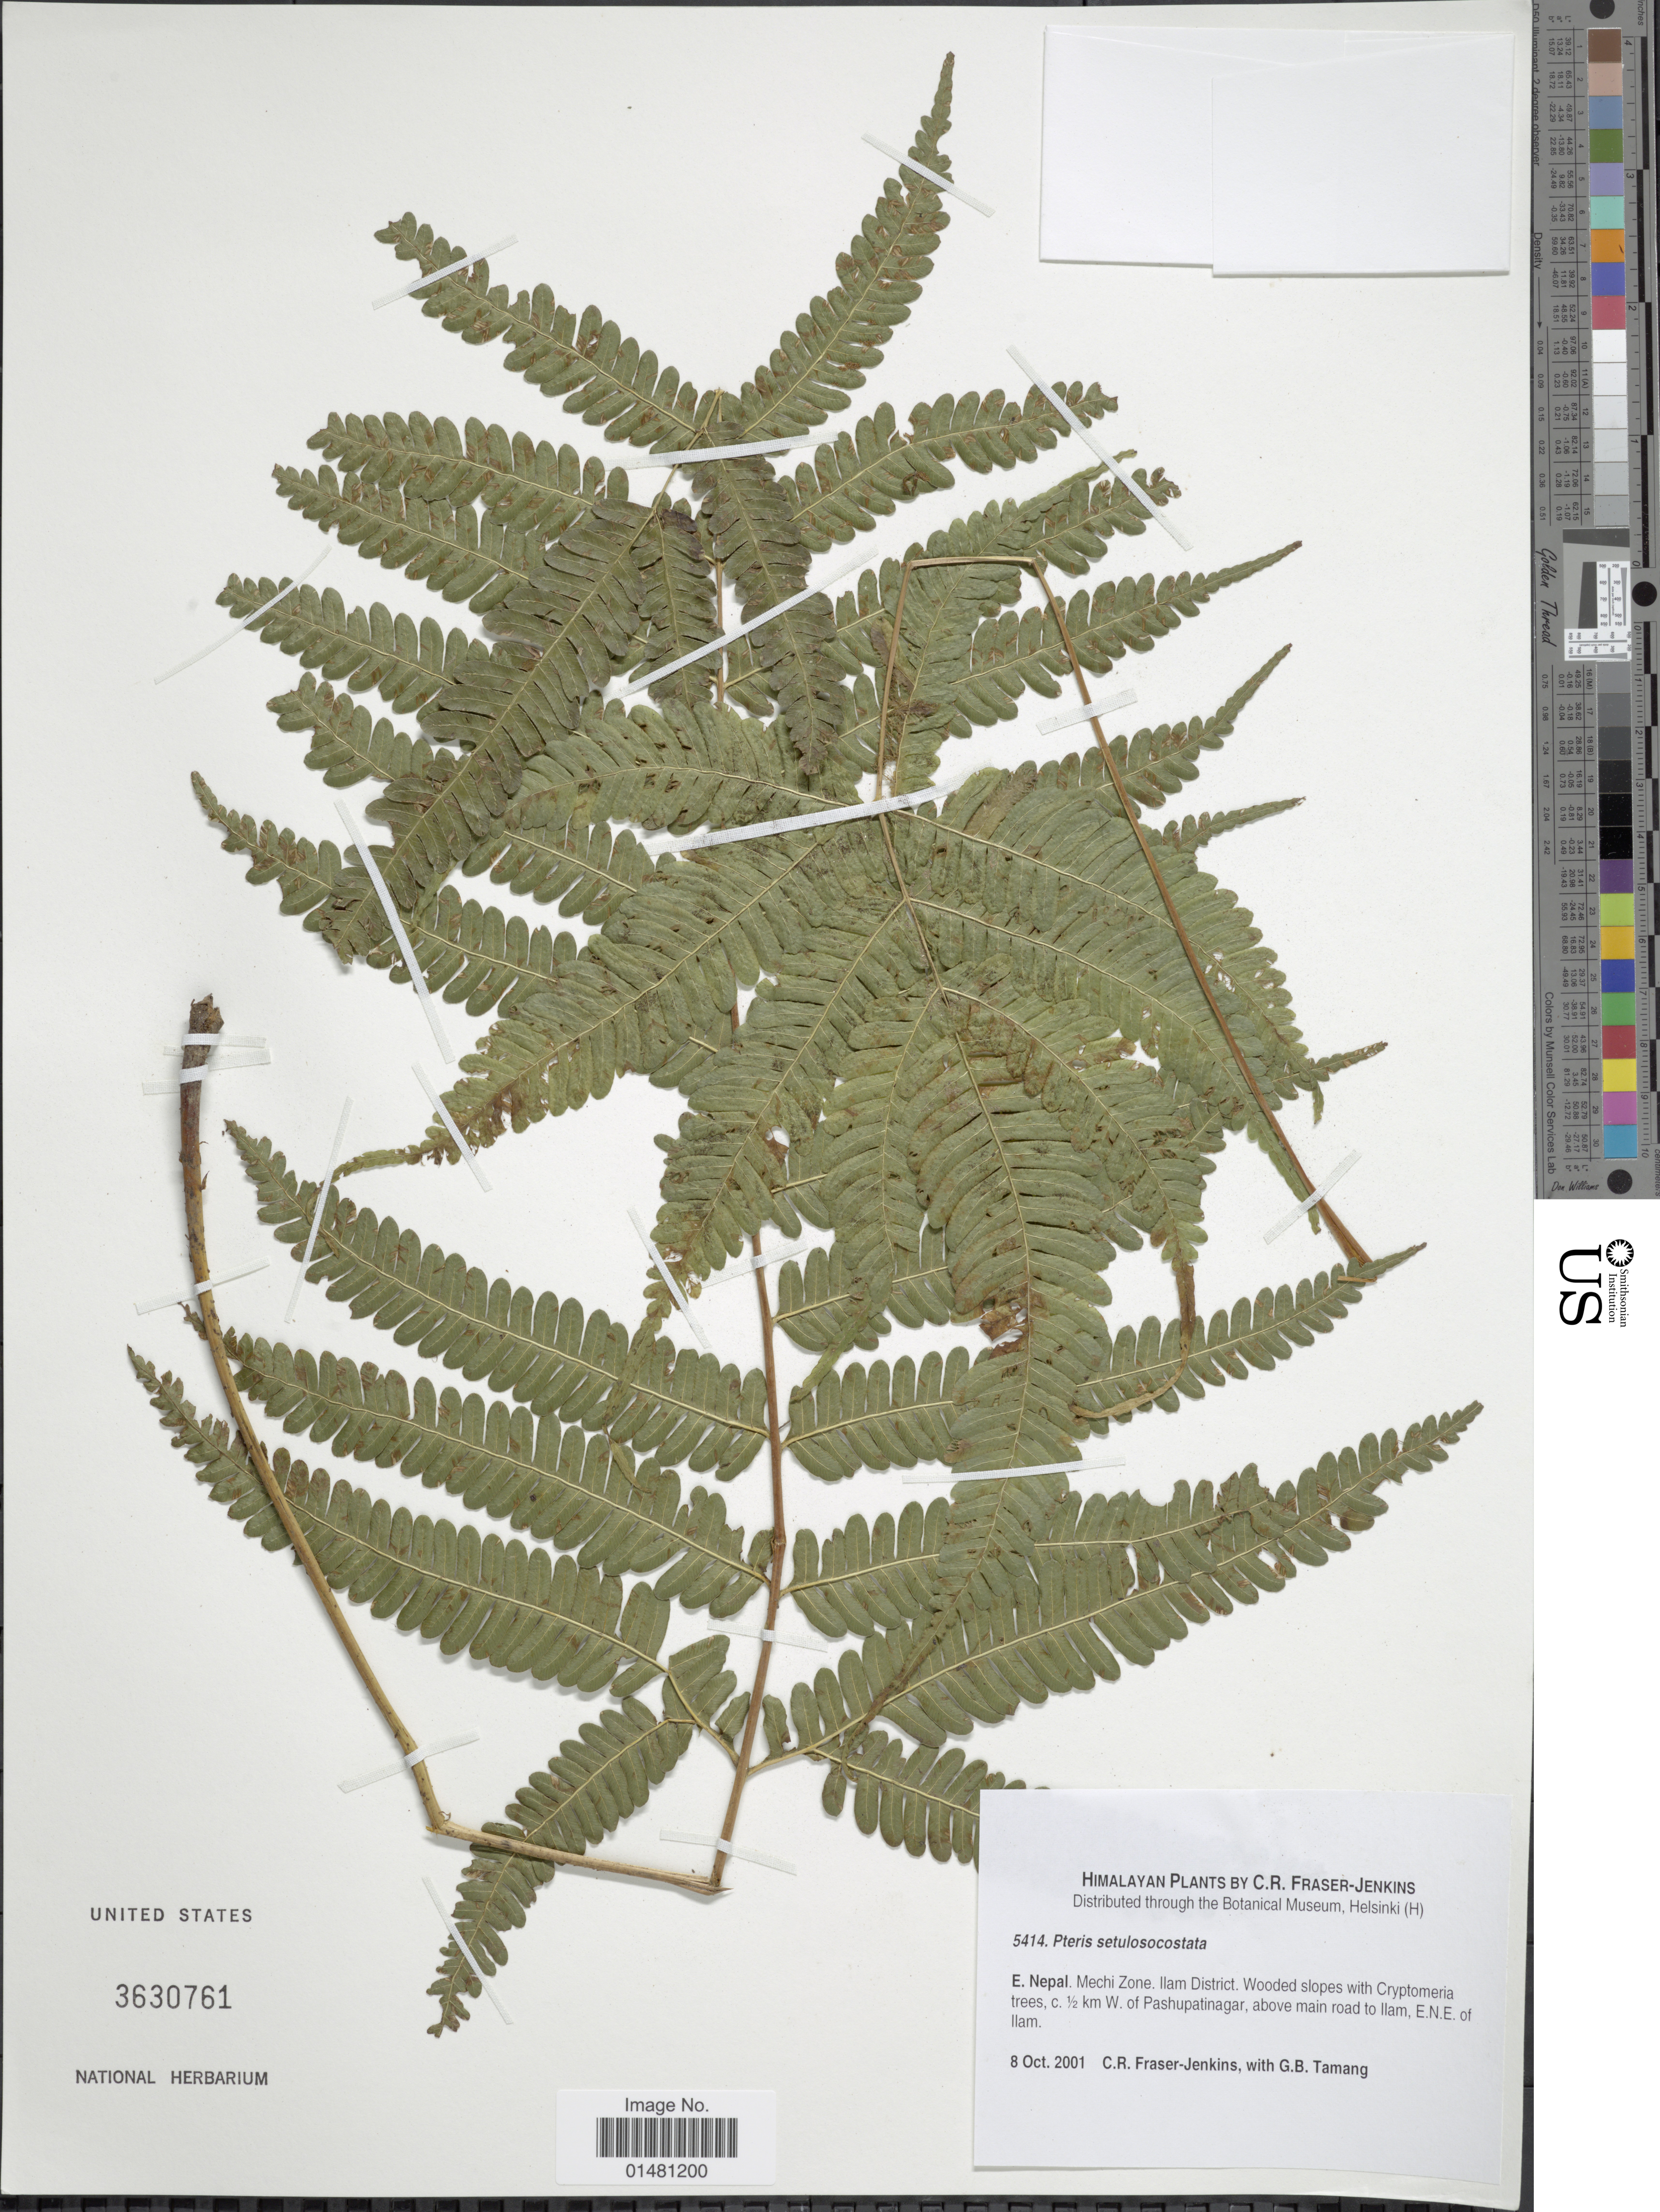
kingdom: Plantae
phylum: Tracheophyta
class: Polypodiopsida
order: Polypodiales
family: Pteridaceae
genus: Pteris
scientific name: Pteris setulosocostulata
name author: Hayata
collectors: C. R. Fraser-Jenkins & G. Tamang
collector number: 5414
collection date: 2001-10-08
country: Nepal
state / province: Mechi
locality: Himalayan, E. Nepal. Mechi Zone. Ilam District. Wooded slopes with Cryptomeria trees, c.½ km W. of Pashupatinagar, above main road to Ilam, E.N.E. of Ilam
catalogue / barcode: US 3630761